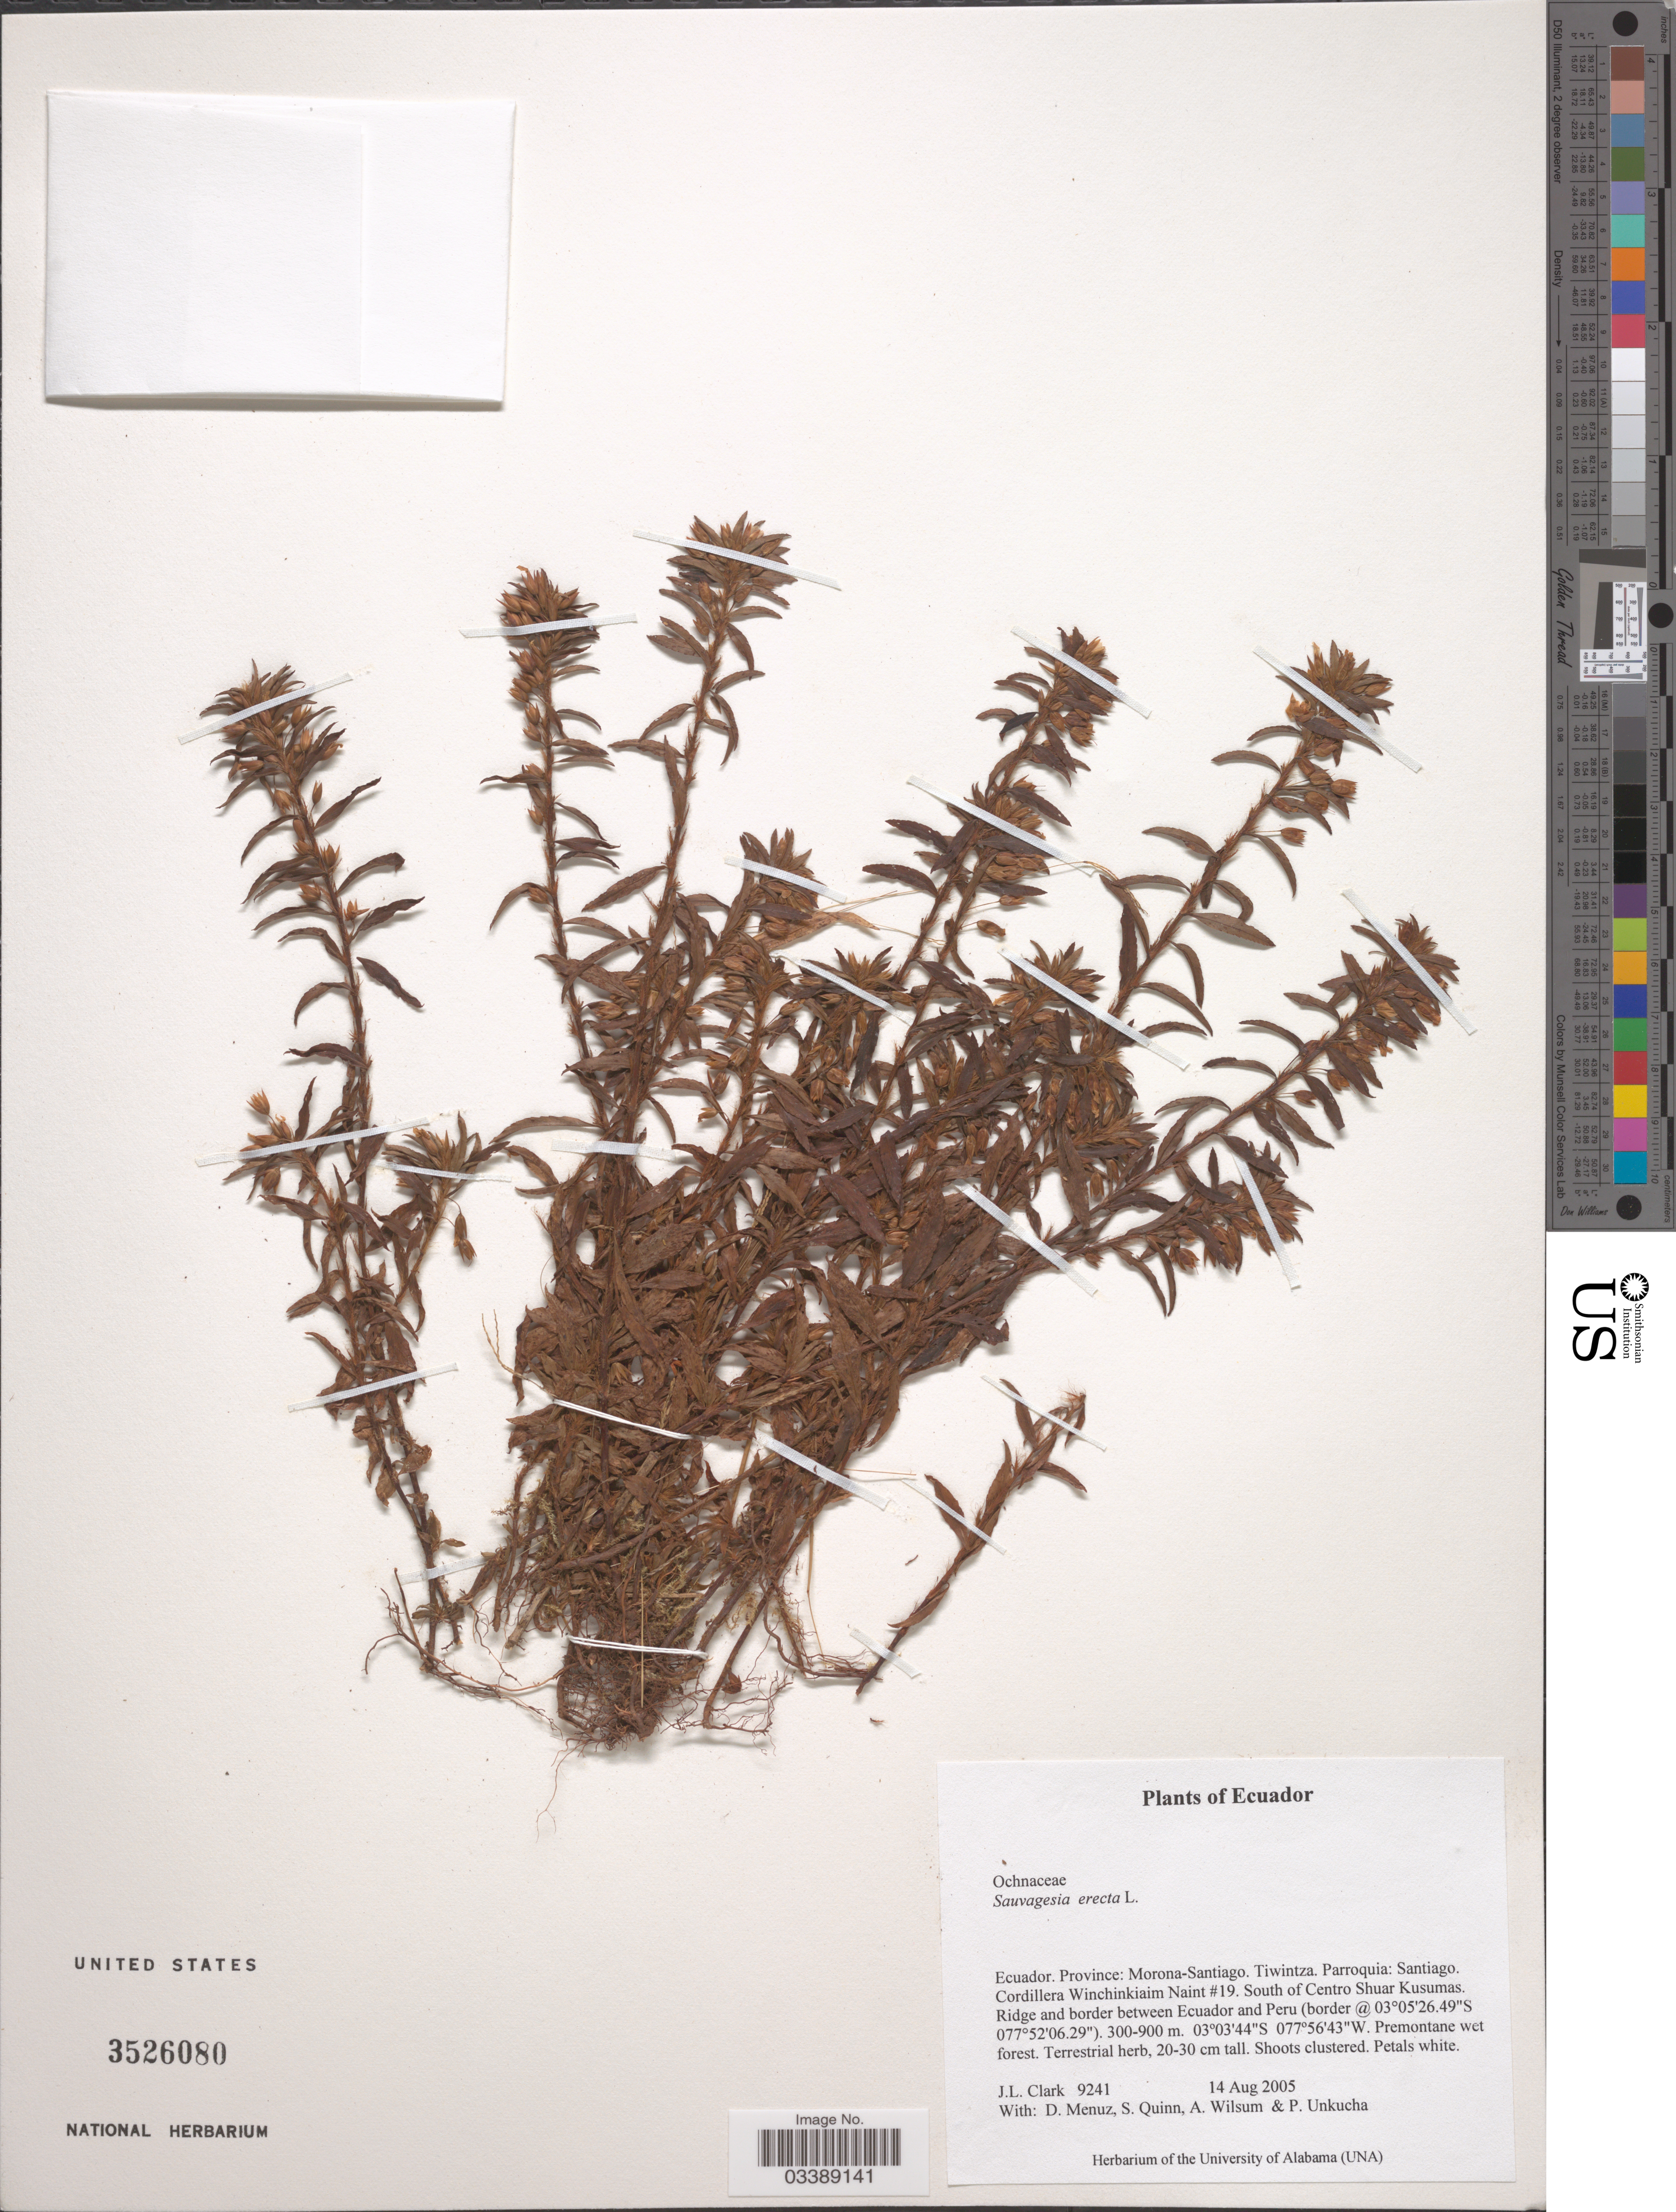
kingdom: Plantae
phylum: Tracheophyta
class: Magnoliopsida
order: Malpighiales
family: Ochnaceae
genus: Sauvagesia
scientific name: Sauvagesia erecta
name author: L.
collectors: J. L. Clark, D. Menuz, S. Quinn, A. Wilsum & P. Unkucha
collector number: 9241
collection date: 2005-08-14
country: Ecuador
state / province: Morona-Santiago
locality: Tiwintza. Parroquia: Santiago. Cordillera Winchinkiaim Naint #19. South of Centro Shuar Kusumas. Ridge and border between Ecuador and Peru.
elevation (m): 300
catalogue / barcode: US 3526080